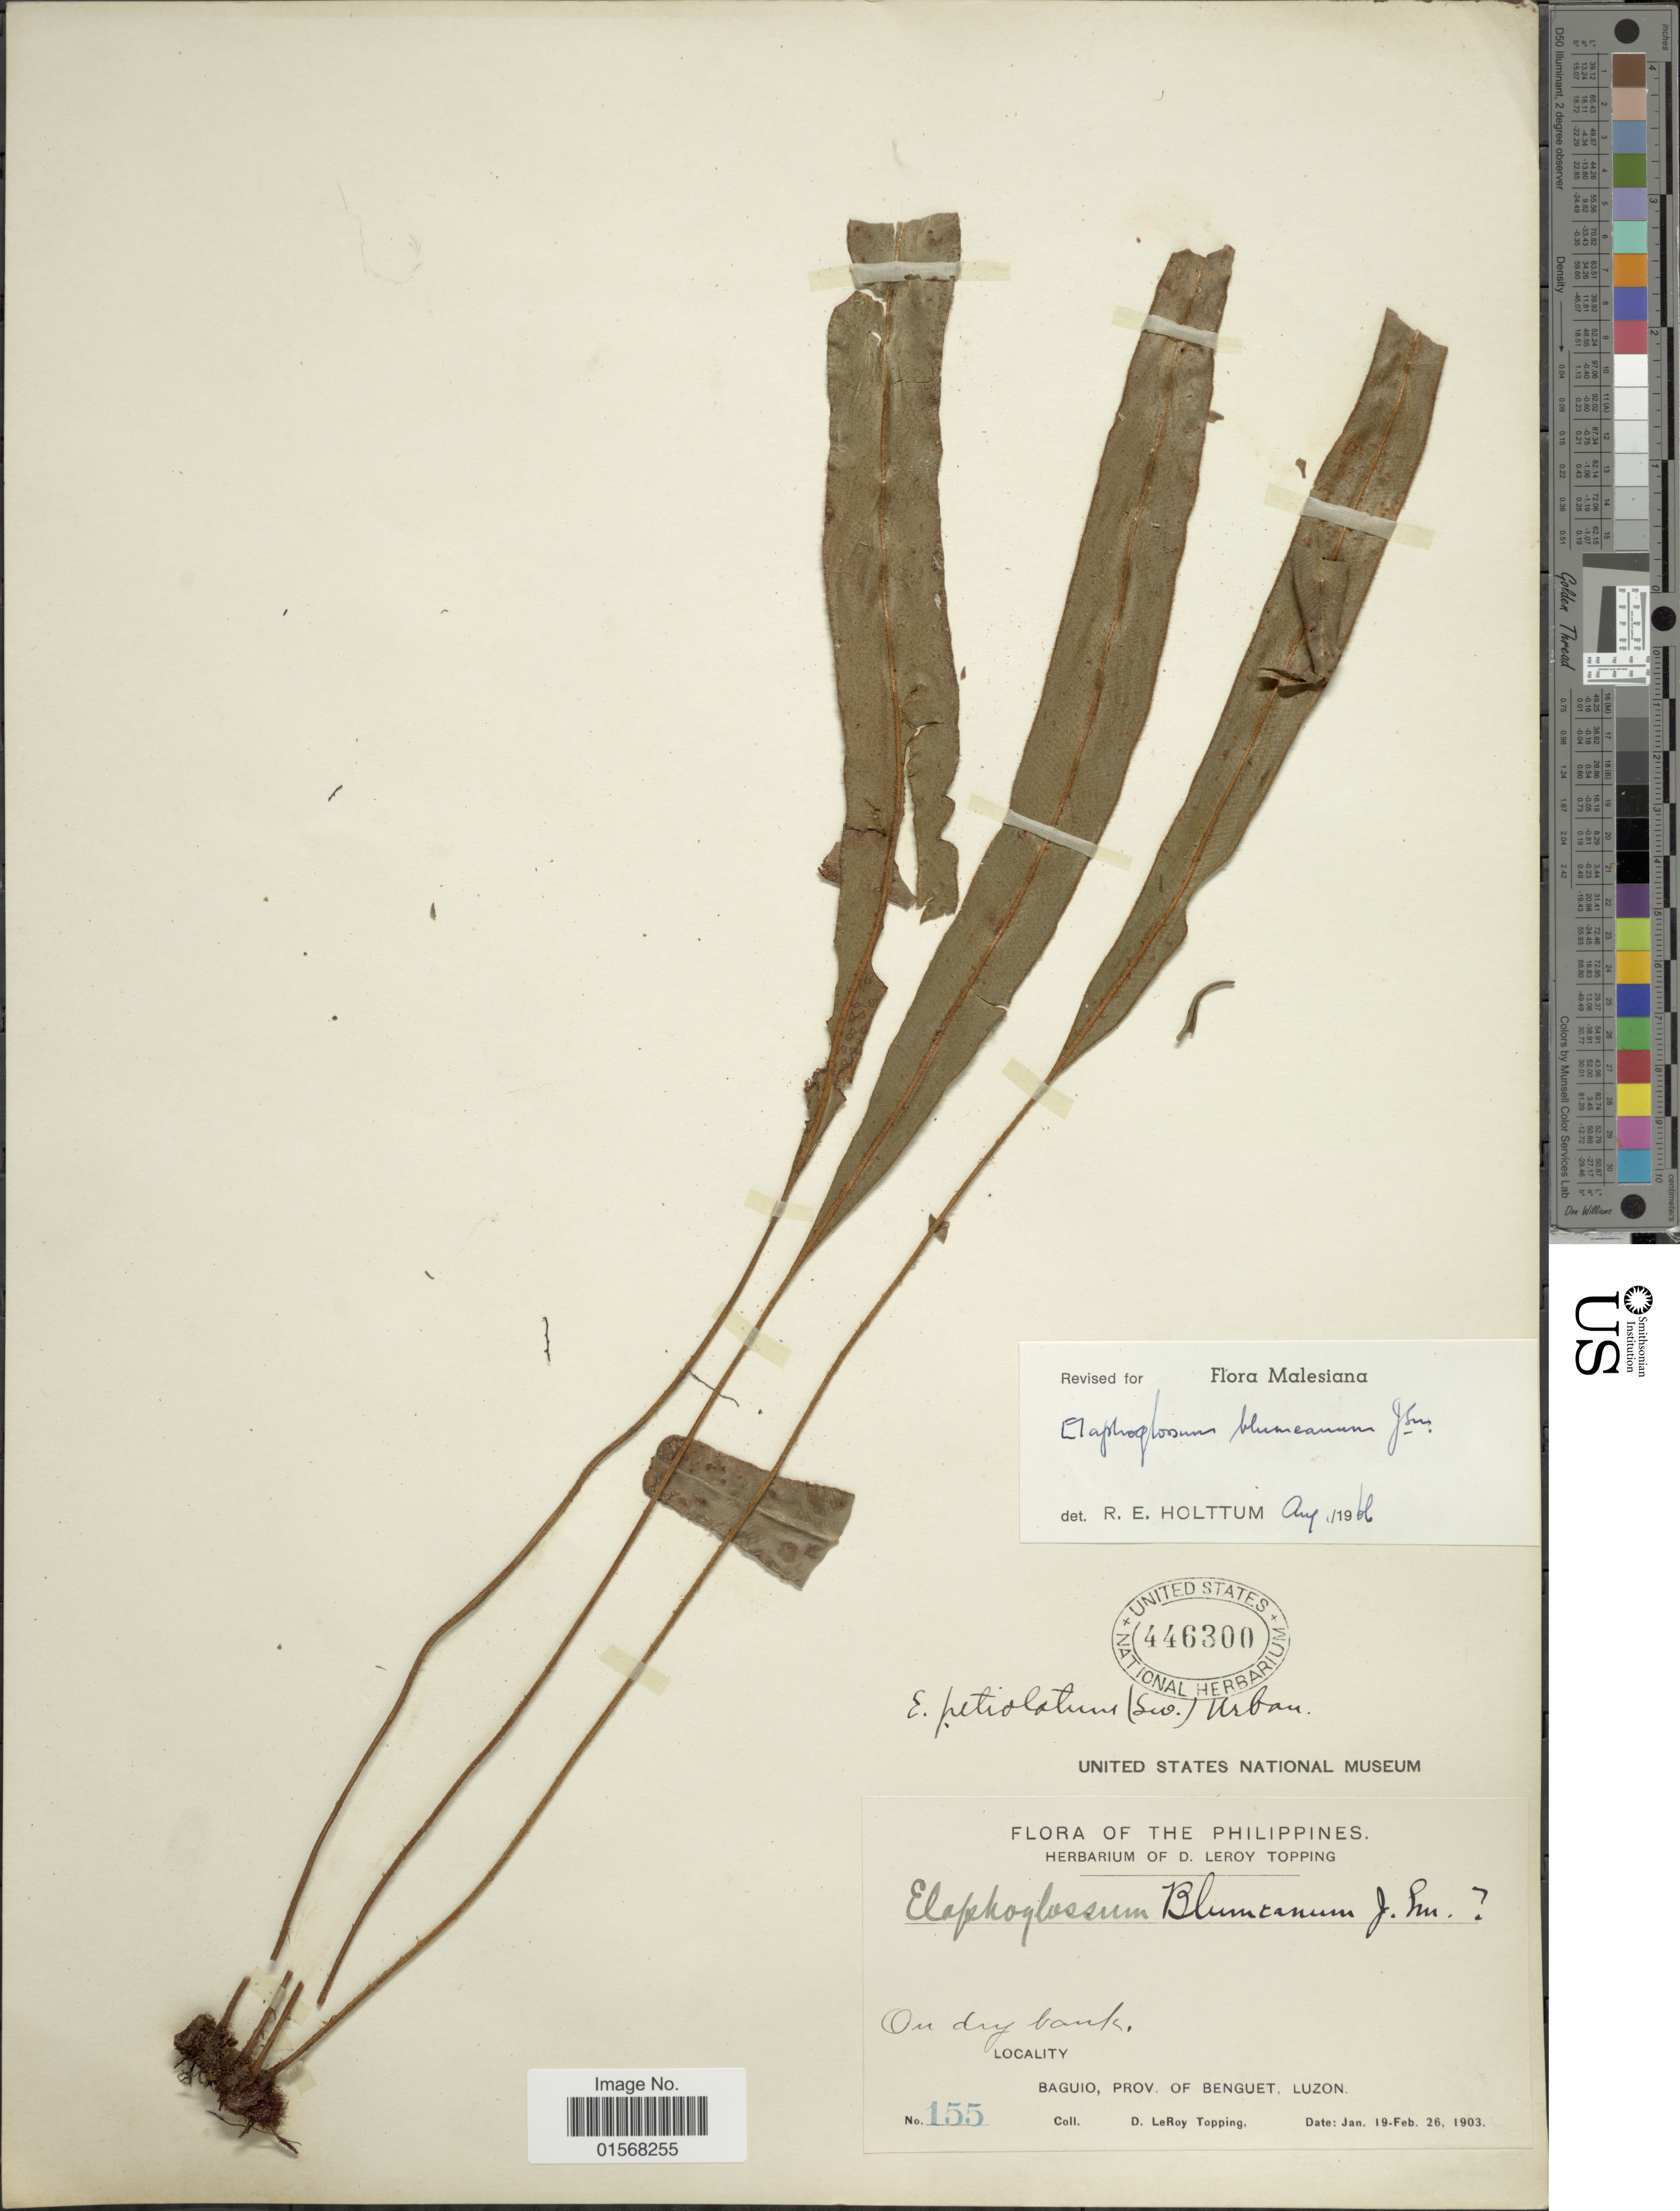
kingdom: Plantae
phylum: Tracheophyta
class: Polypodiopsida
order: Polypodiales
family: Dryopteridaceae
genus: Elaphoglossum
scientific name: Elaphoglossum blumeanum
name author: (Fée) J. Sm.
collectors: D. L. Topping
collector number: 155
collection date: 1903-01-19/1903-02-26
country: Philippines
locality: Baguio, Prov. of Benguet, Luzon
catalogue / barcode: US 446300